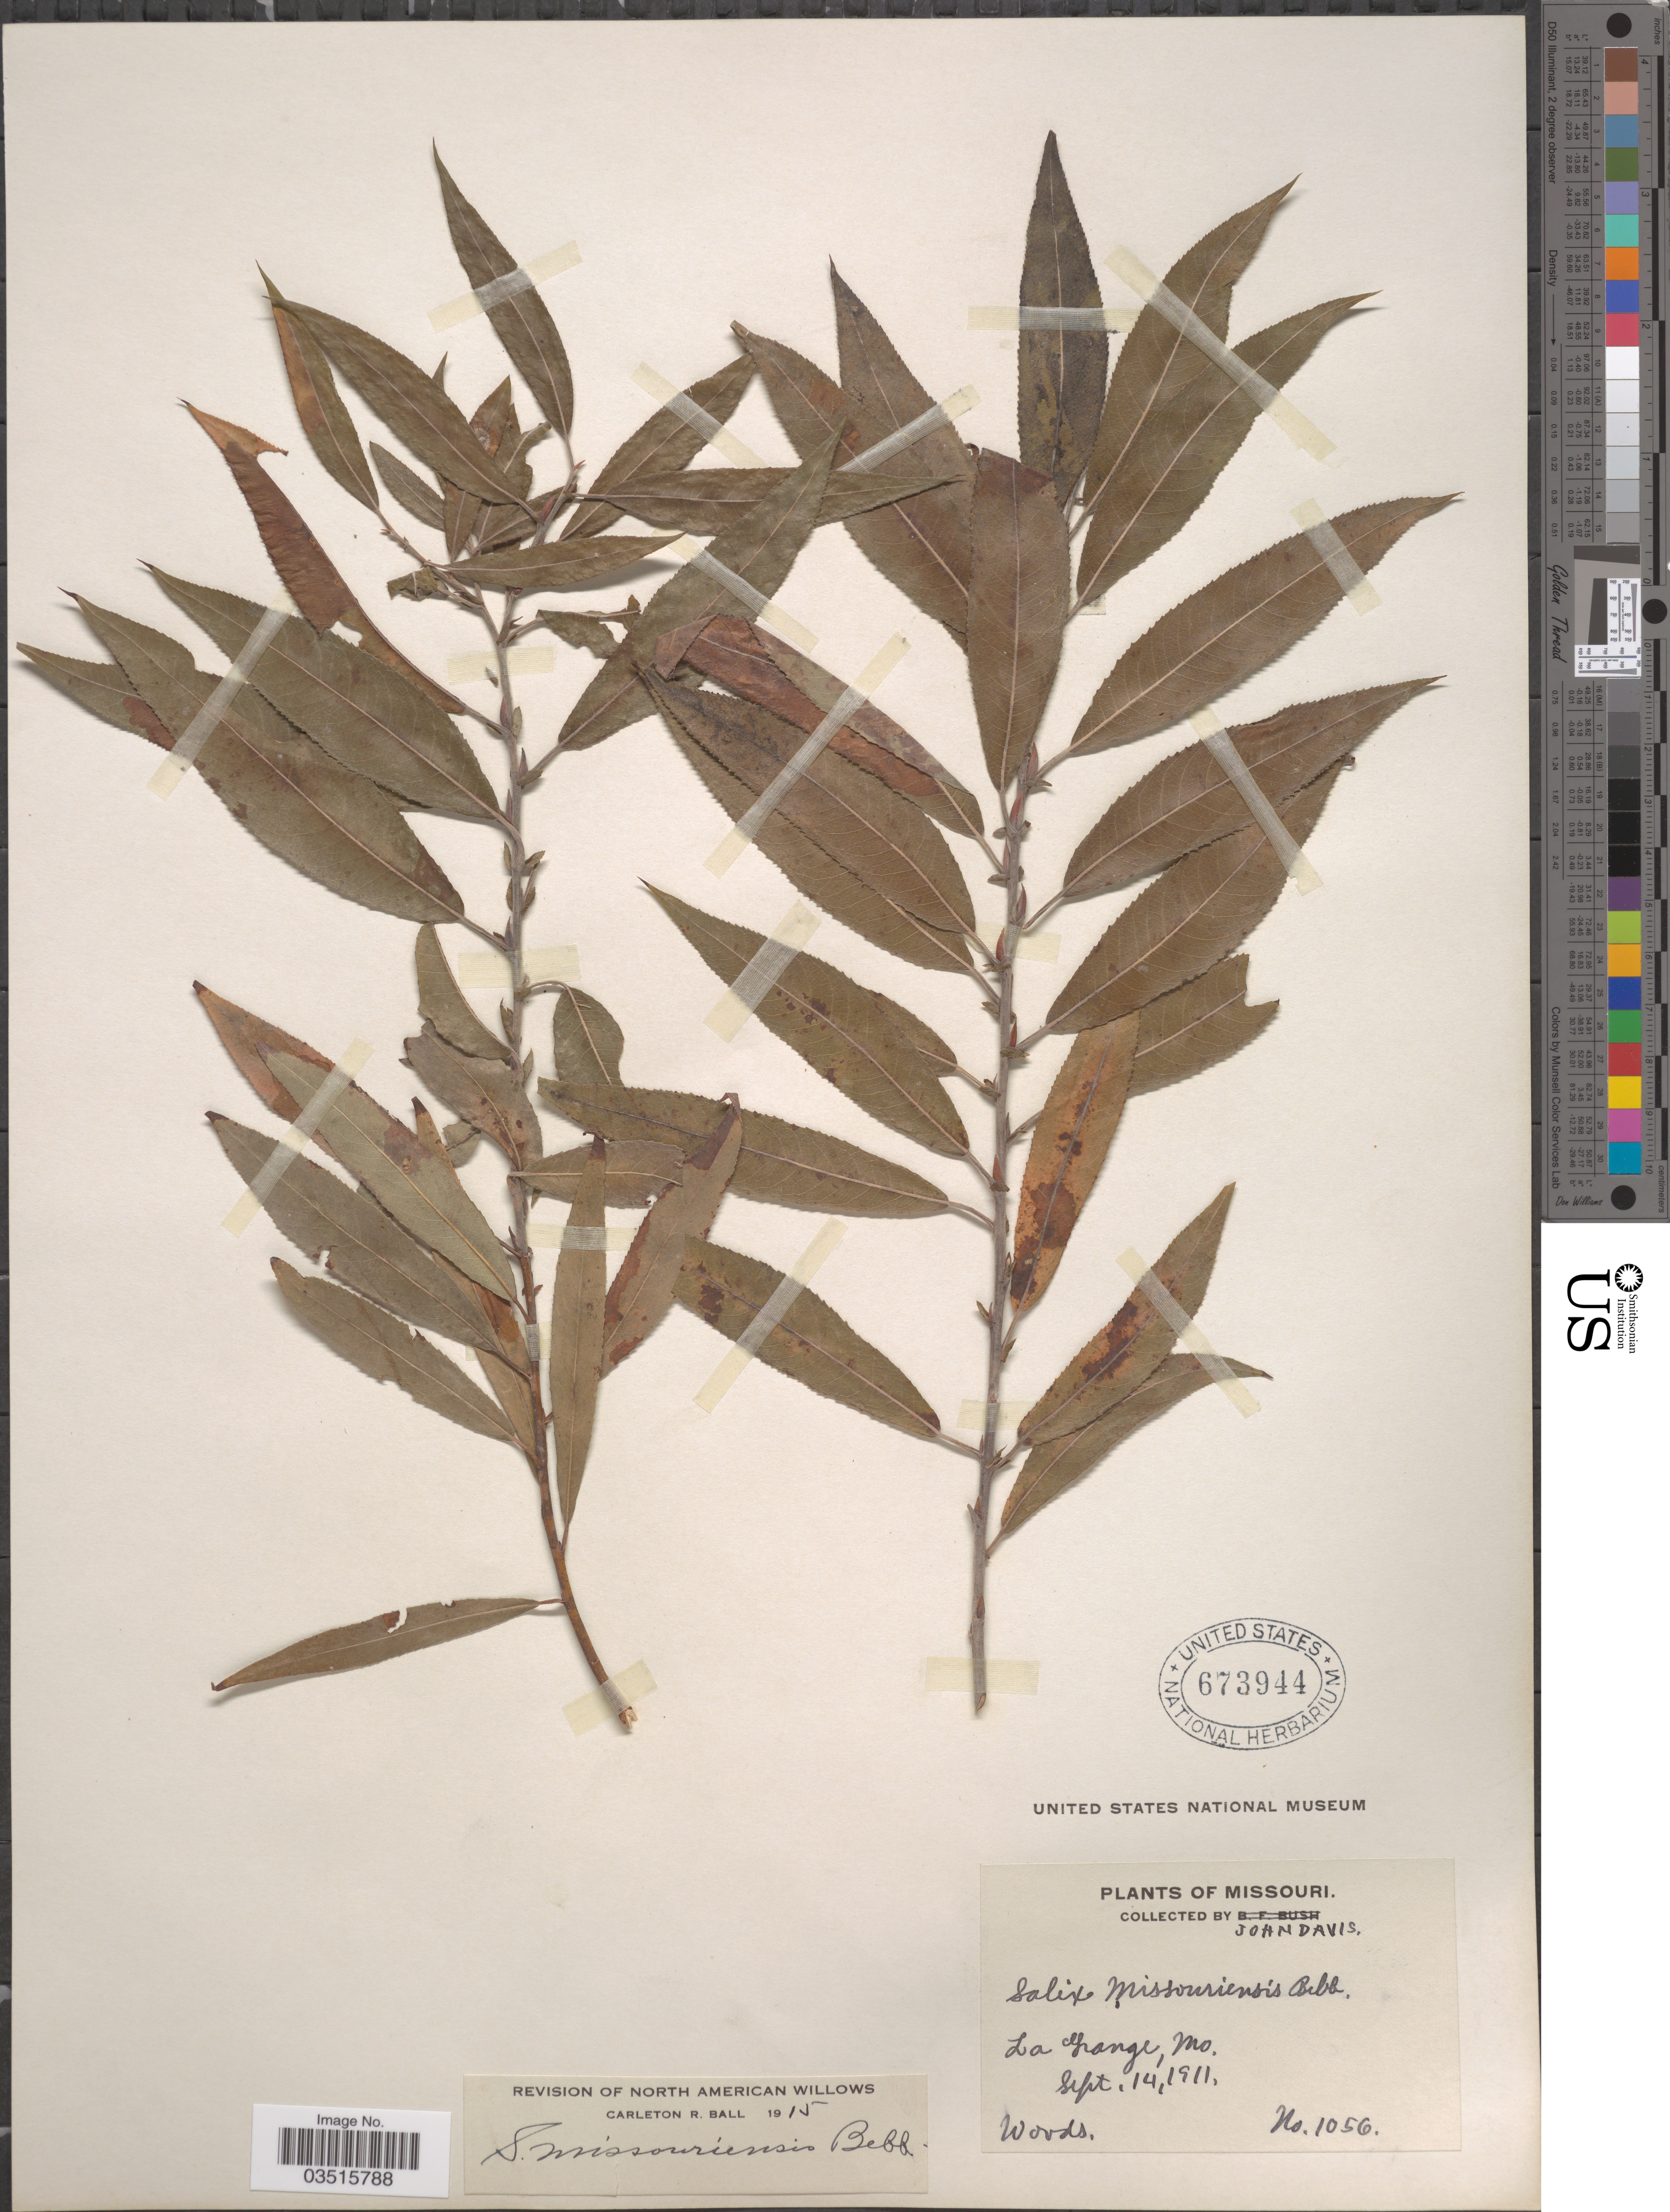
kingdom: Plantae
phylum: Tracheophyta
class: Magnoliopsida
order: Malpighiales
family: Salicaceae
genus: Salix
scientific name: Salix missouriensis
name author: Bebb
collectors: J. Davis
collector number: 1056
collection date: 1911-09-14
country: United States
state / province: Missouri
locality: La Grange.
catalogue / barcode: US 673944